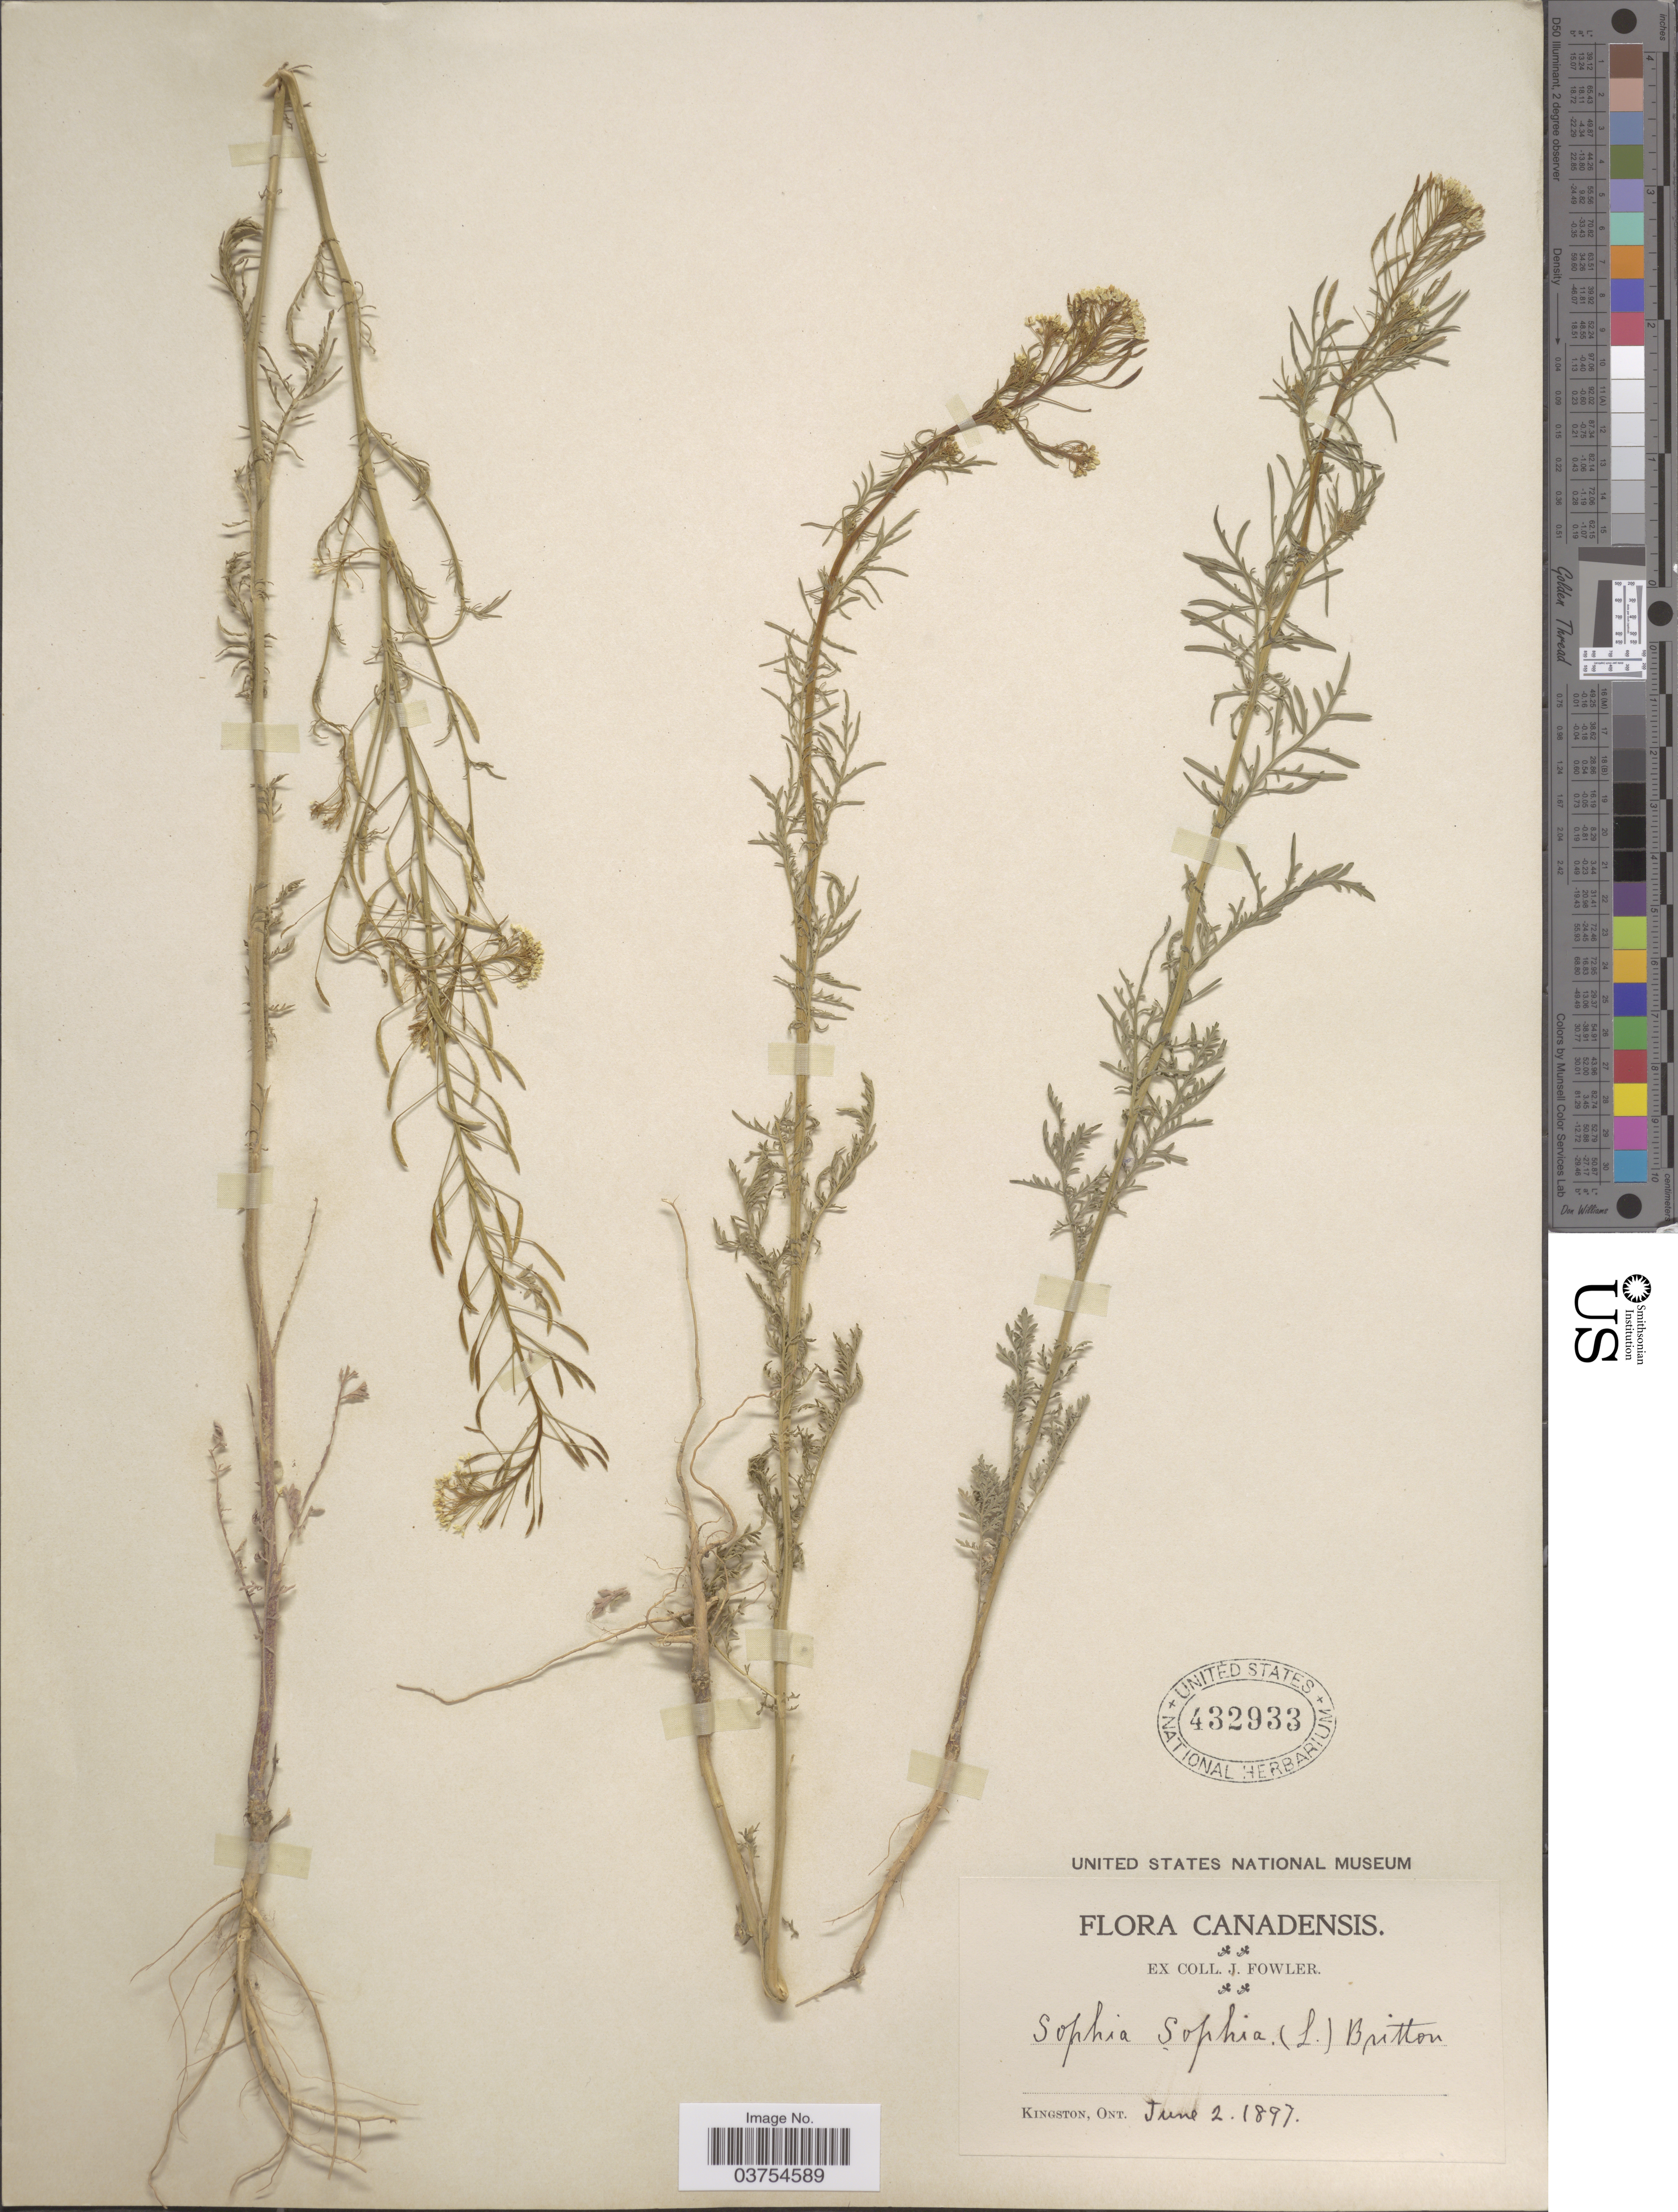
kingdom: Plantae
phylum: Tracheophyta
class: Magnoliopsida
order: Brassicales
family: Brassicaceae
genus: Descurainia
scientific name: Descurainia pinnata var. brachycarpa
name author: (Richardson) Fernald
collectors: J. Fowler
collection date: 1897-06-02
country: Canada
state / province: Ontario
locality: Canadensis. Kingston.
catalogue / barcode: US 432933